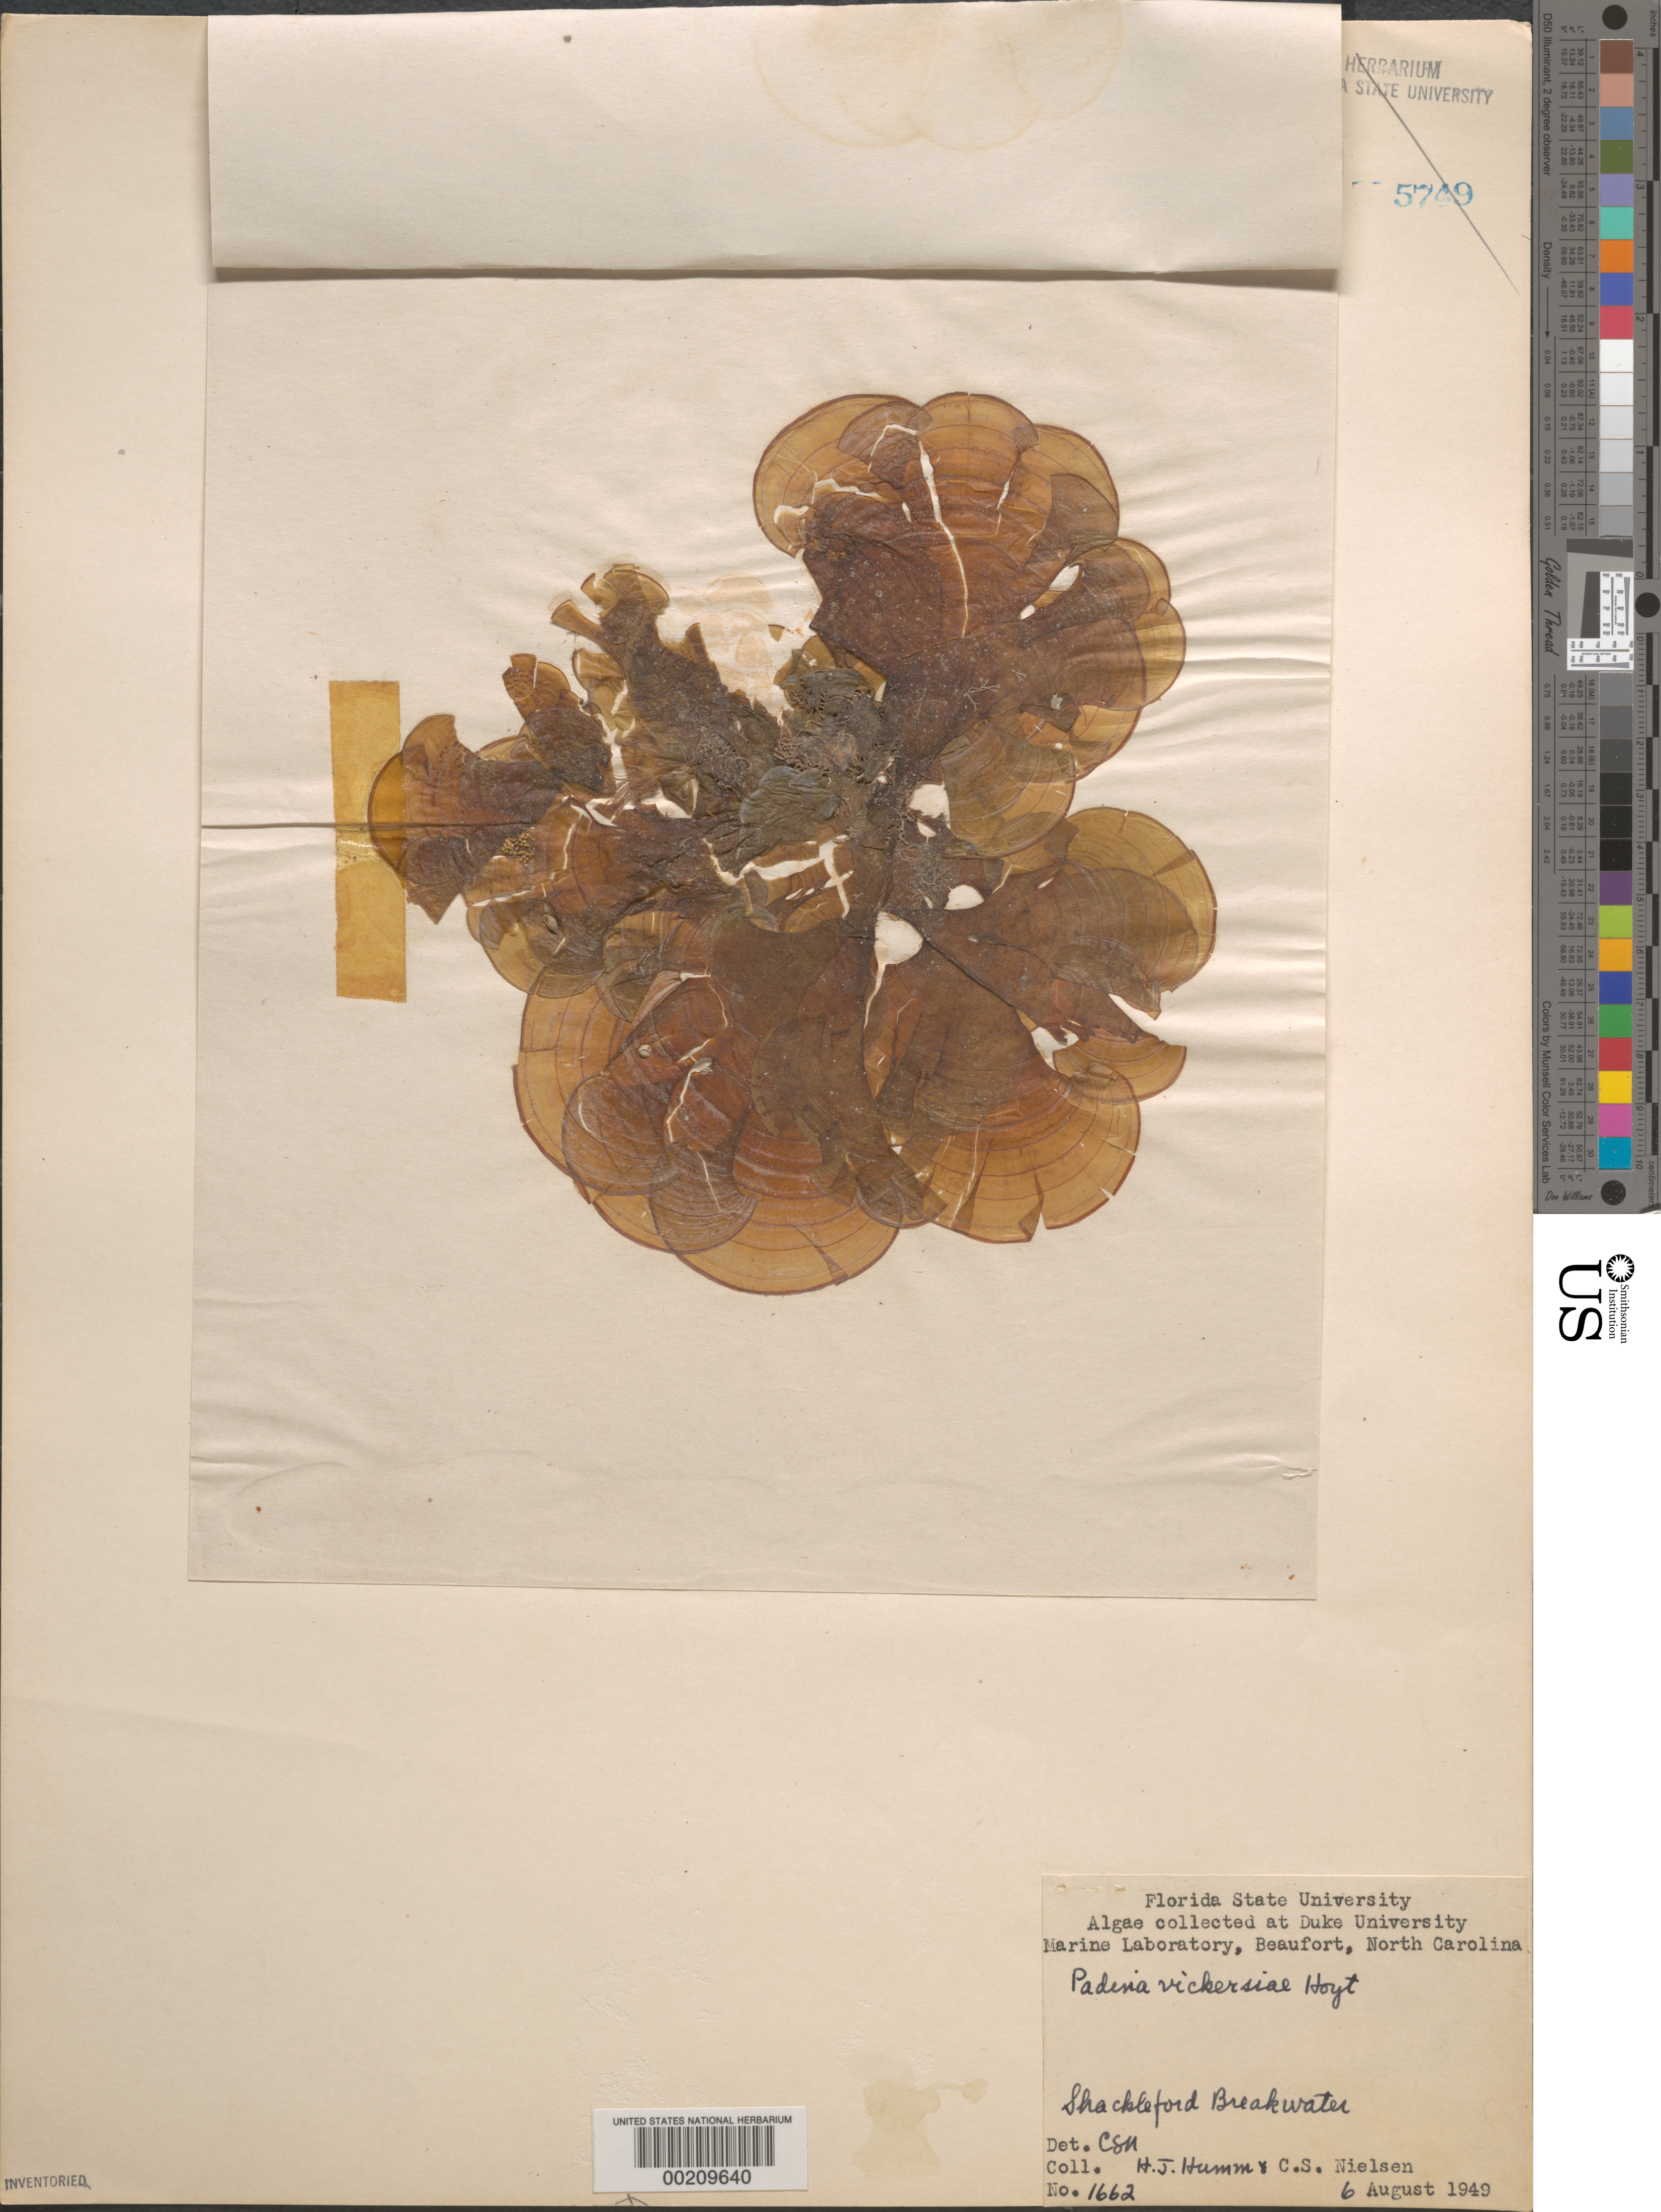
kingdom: Chromista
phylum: Ochrophyta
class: Phaeophyceae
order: Dictyotales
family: Dictyotaceae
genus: Padina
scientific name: Padina gymnospora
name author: (Kütz.) O.G. Sond.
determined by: Algae name updating Project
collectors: H. J. Humm & C. S. Nielsen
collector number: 1662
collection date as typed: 06 Aug 1949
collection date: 1949-08-06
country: United States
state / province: North Carolina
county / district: Carteret County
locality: Beaufort, Shackleford breakwater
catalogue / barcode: US 21032